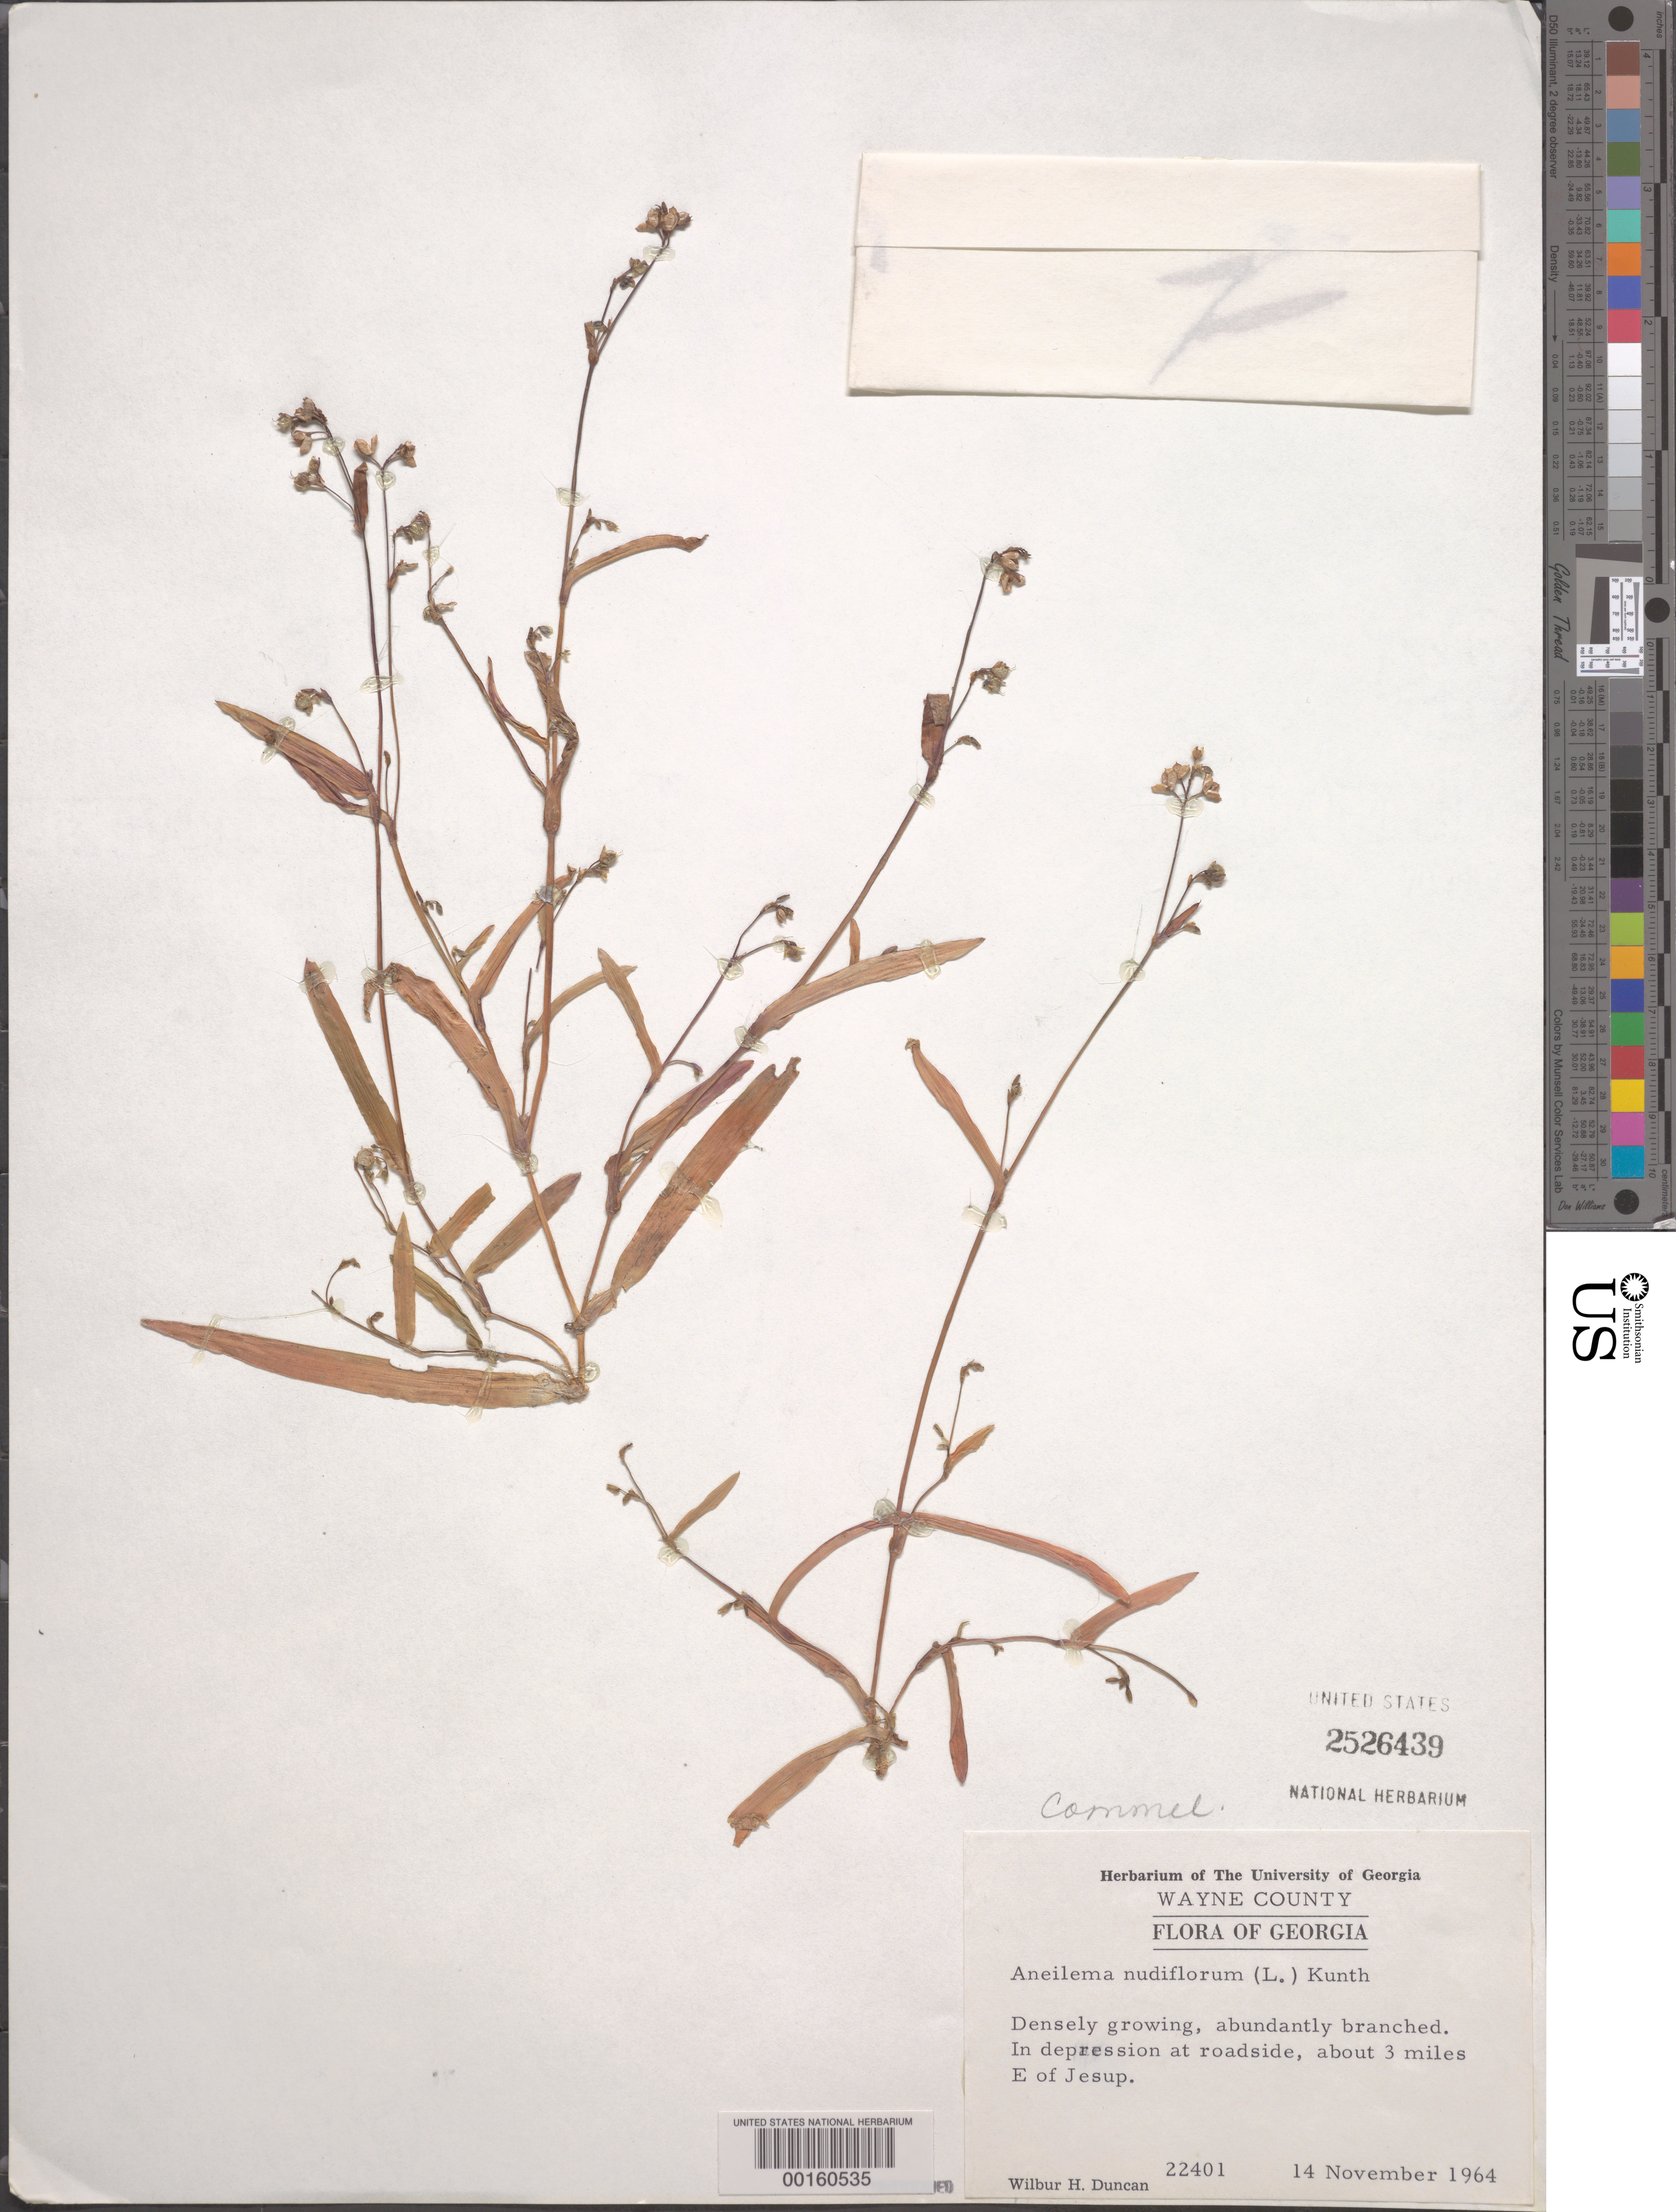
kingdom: Plantae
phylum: Tracheophyta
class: Liliopsida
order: Commelinales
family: Commelinaceae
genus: Murdannia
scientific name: Murdannia nudiflora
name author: (L.) Brenan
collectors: W. H. Duncan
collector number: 22401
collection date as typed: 14 Nov 1964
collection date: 1964-11-14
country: United States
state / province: Georgia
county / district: Wayne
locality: E of jessup [jesup]. [localities are in ga, not in florida as originally recorded.]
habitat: Roadside depression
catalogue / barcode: US 2526439